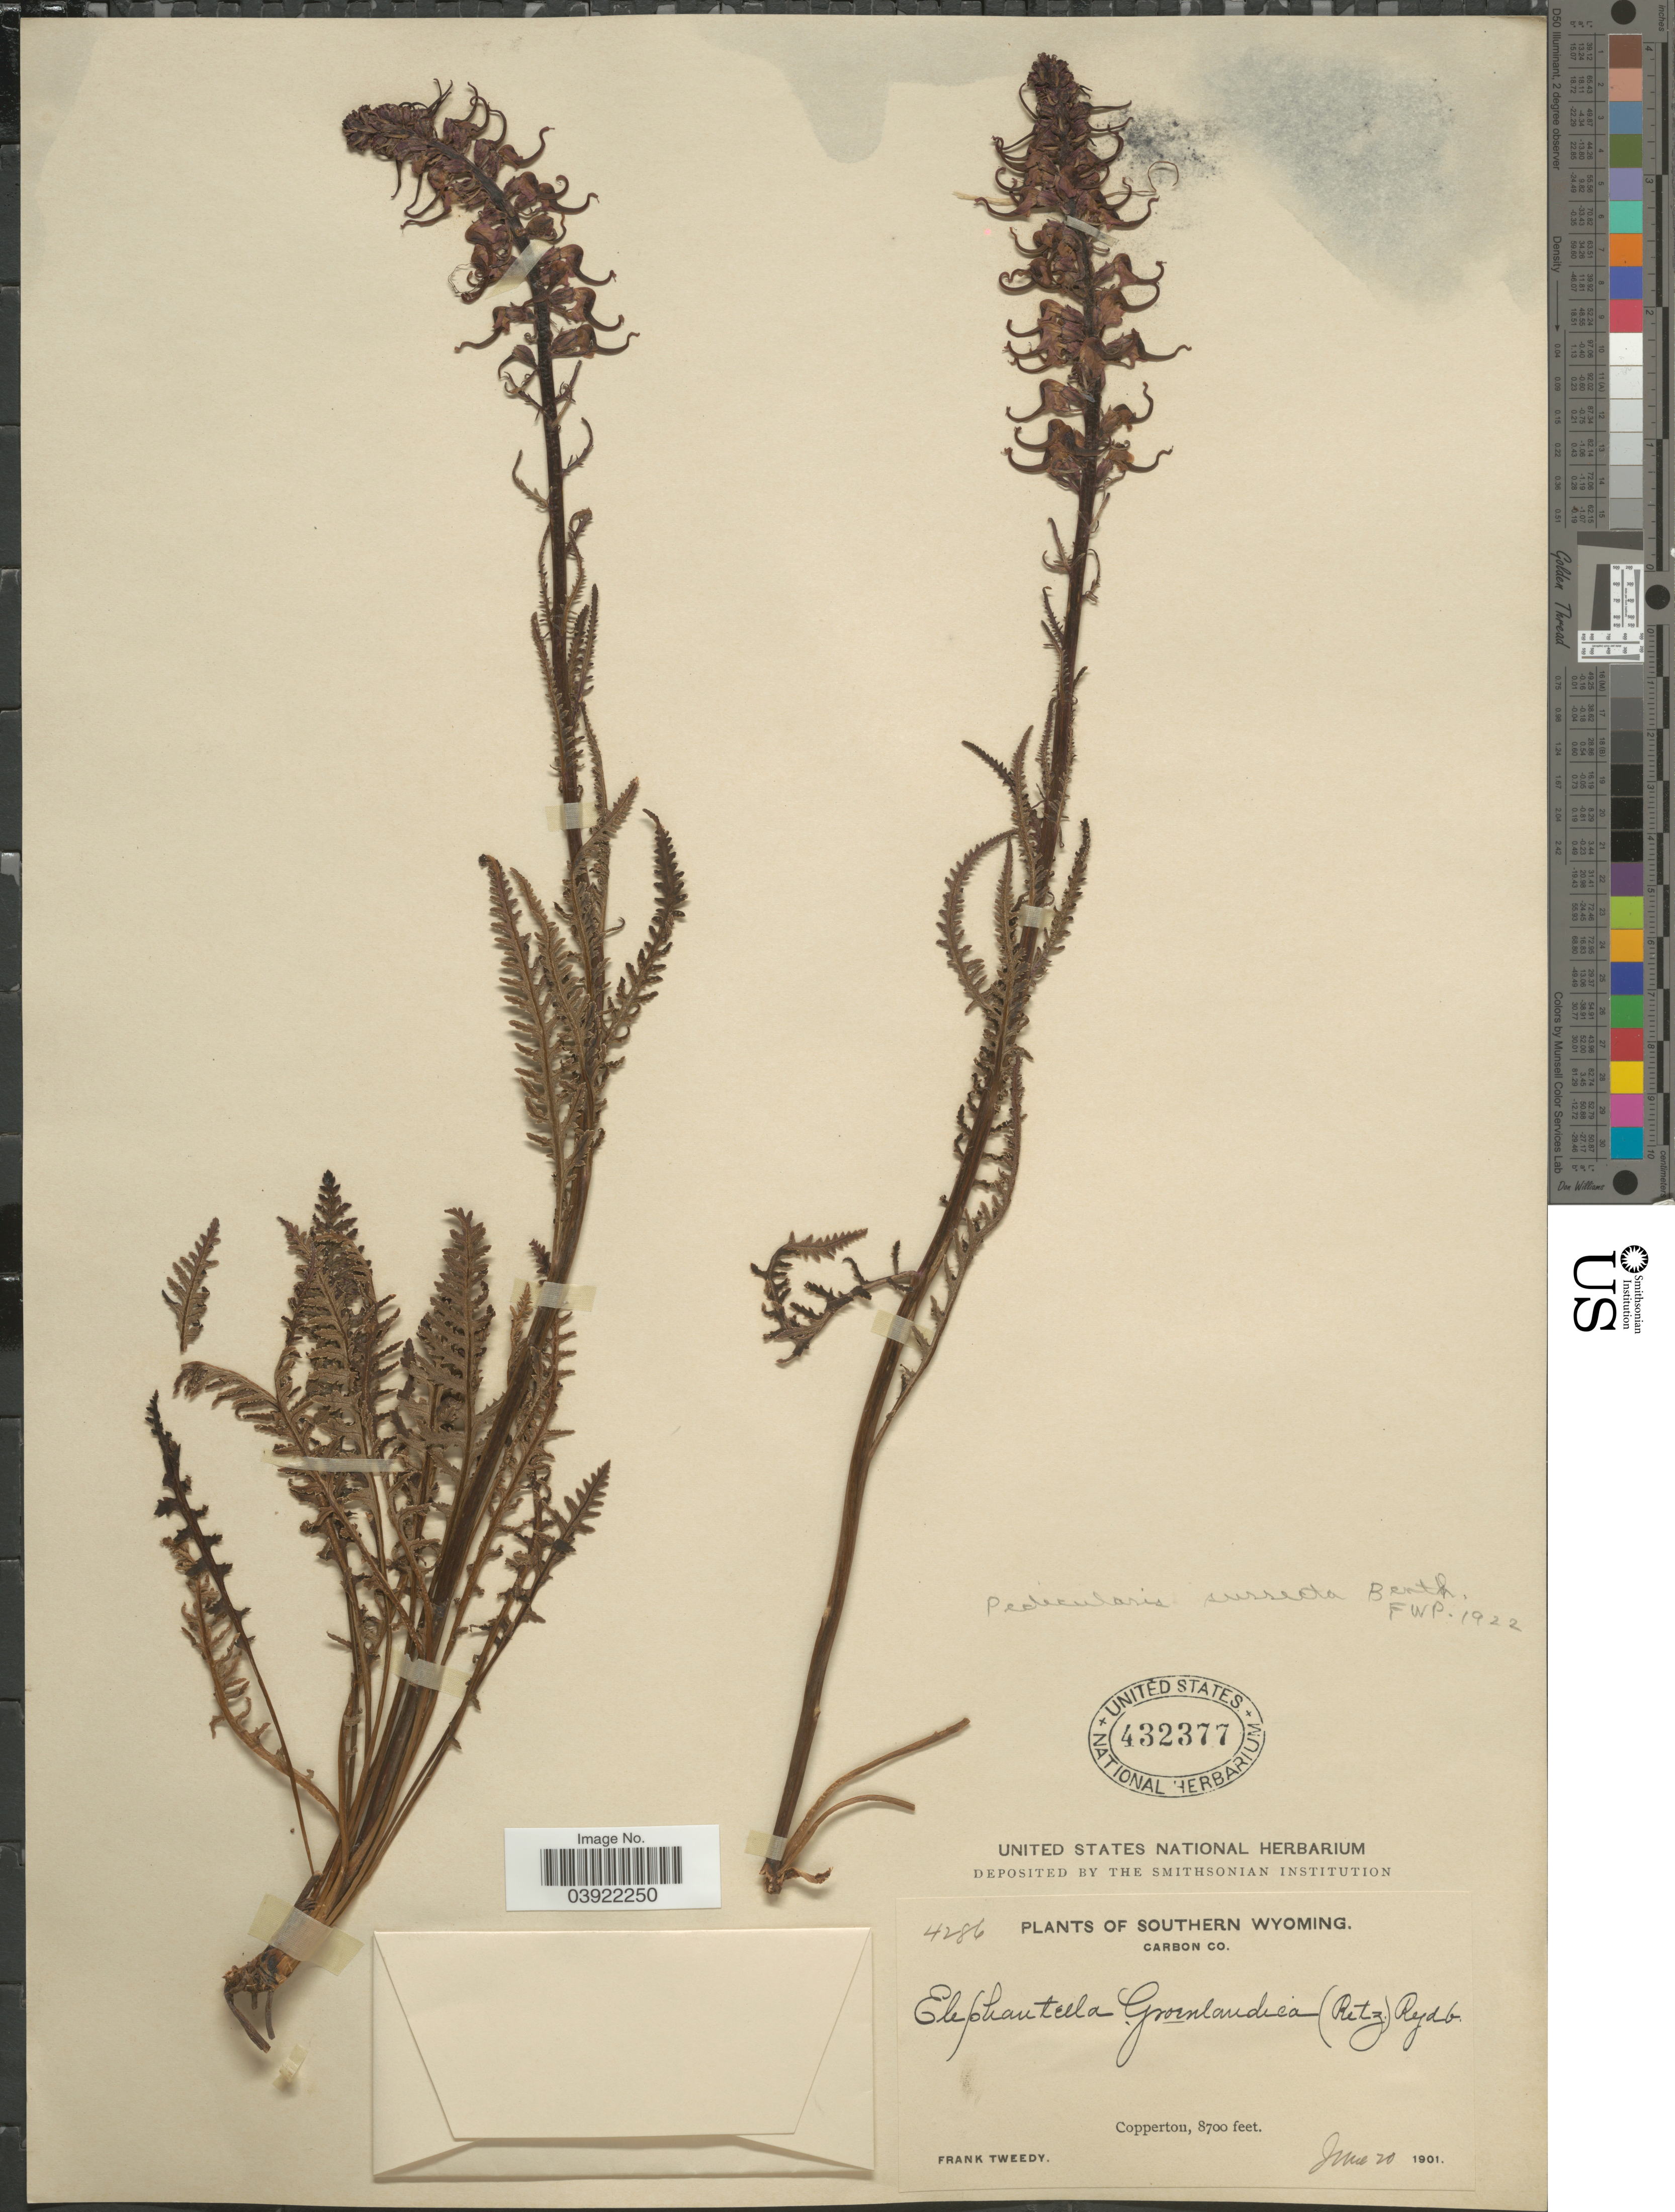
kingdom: Plantae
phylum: Tracheophyta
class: Magnoliopsida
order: Lamiales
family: Orobanchaceae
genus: Pedicularis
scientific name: Pedicularis groenlandica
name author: Retz.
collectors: F. Tweedy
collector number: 4286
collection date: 1901-06-20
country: United States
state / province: Wyoming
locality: Southern Wyoming. Carbon Co. Copperton.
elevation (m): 2652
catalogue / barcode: US 432377